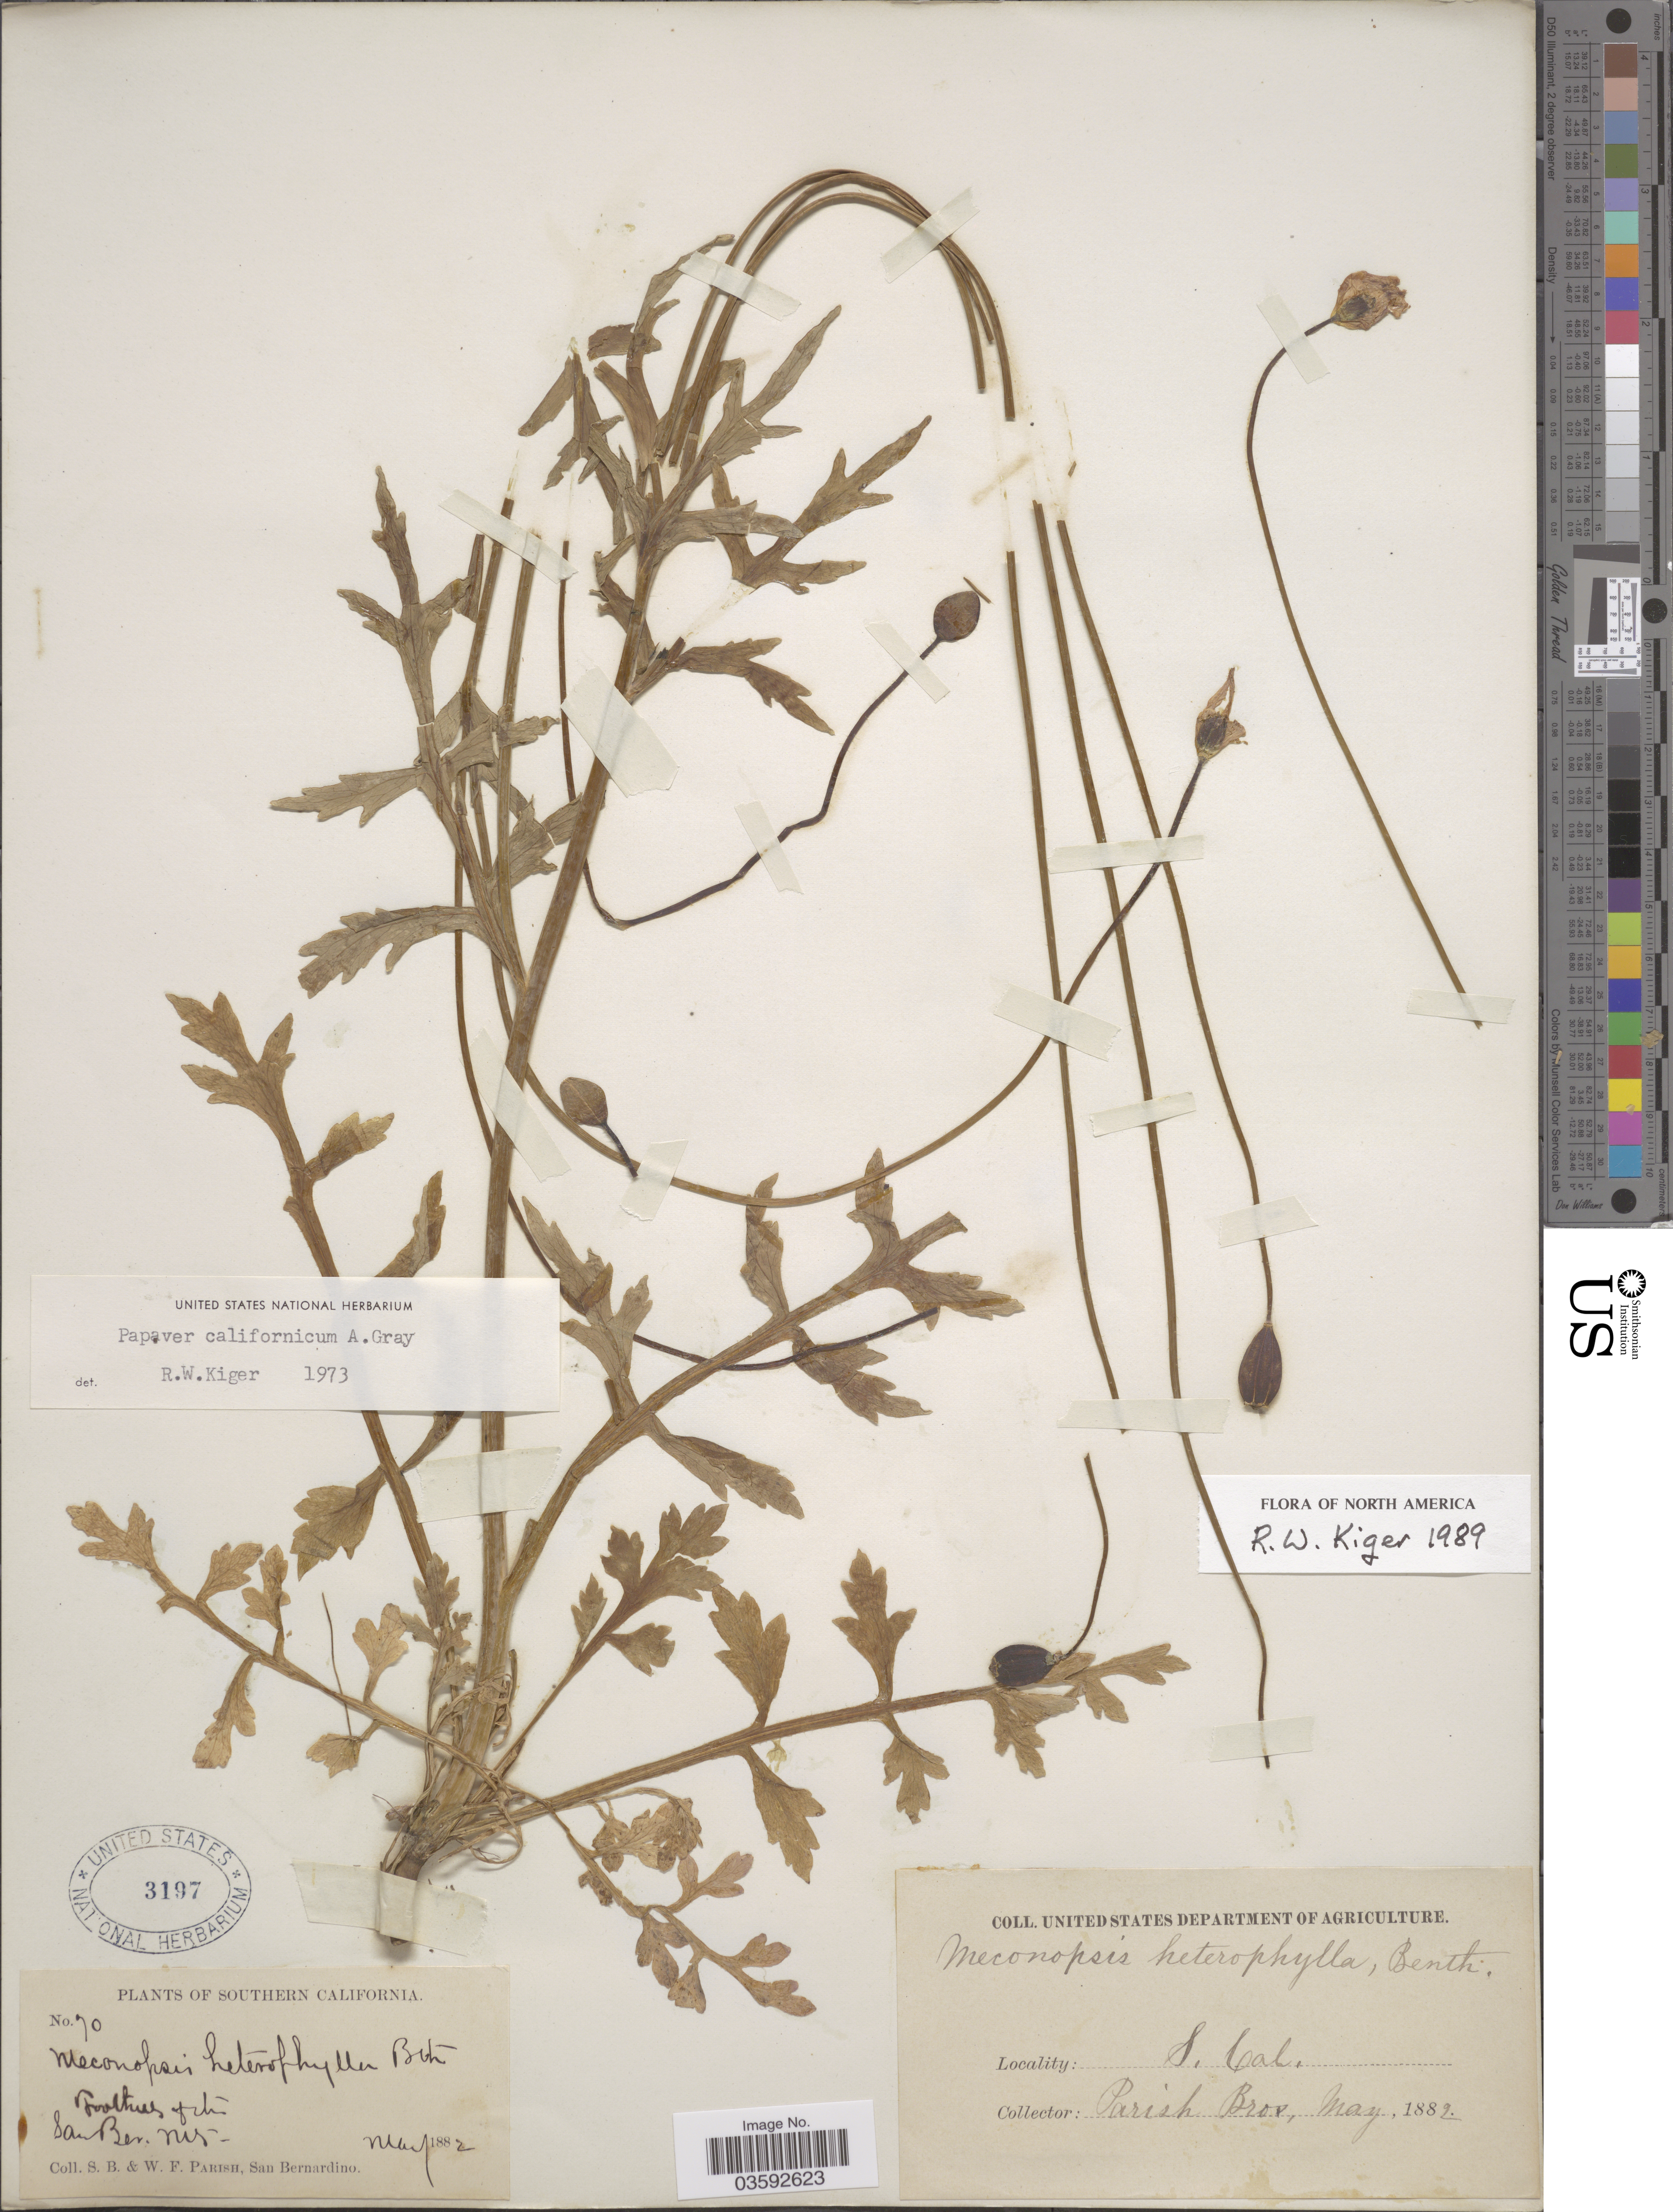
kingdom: Plantae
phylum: Tracheophyta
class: Magnoliopsida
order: Ranunculales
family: Papaveraceae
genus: Papaver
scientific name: Papaver californicum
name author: A. Gray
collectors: S. B. Parish & W. F. Parish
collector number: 70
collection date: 1882-05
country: United States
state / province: California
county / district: San Bernardino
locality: Southern California. Foothills of the San Ber. Mts. S. Cal.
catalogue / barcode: US 3197